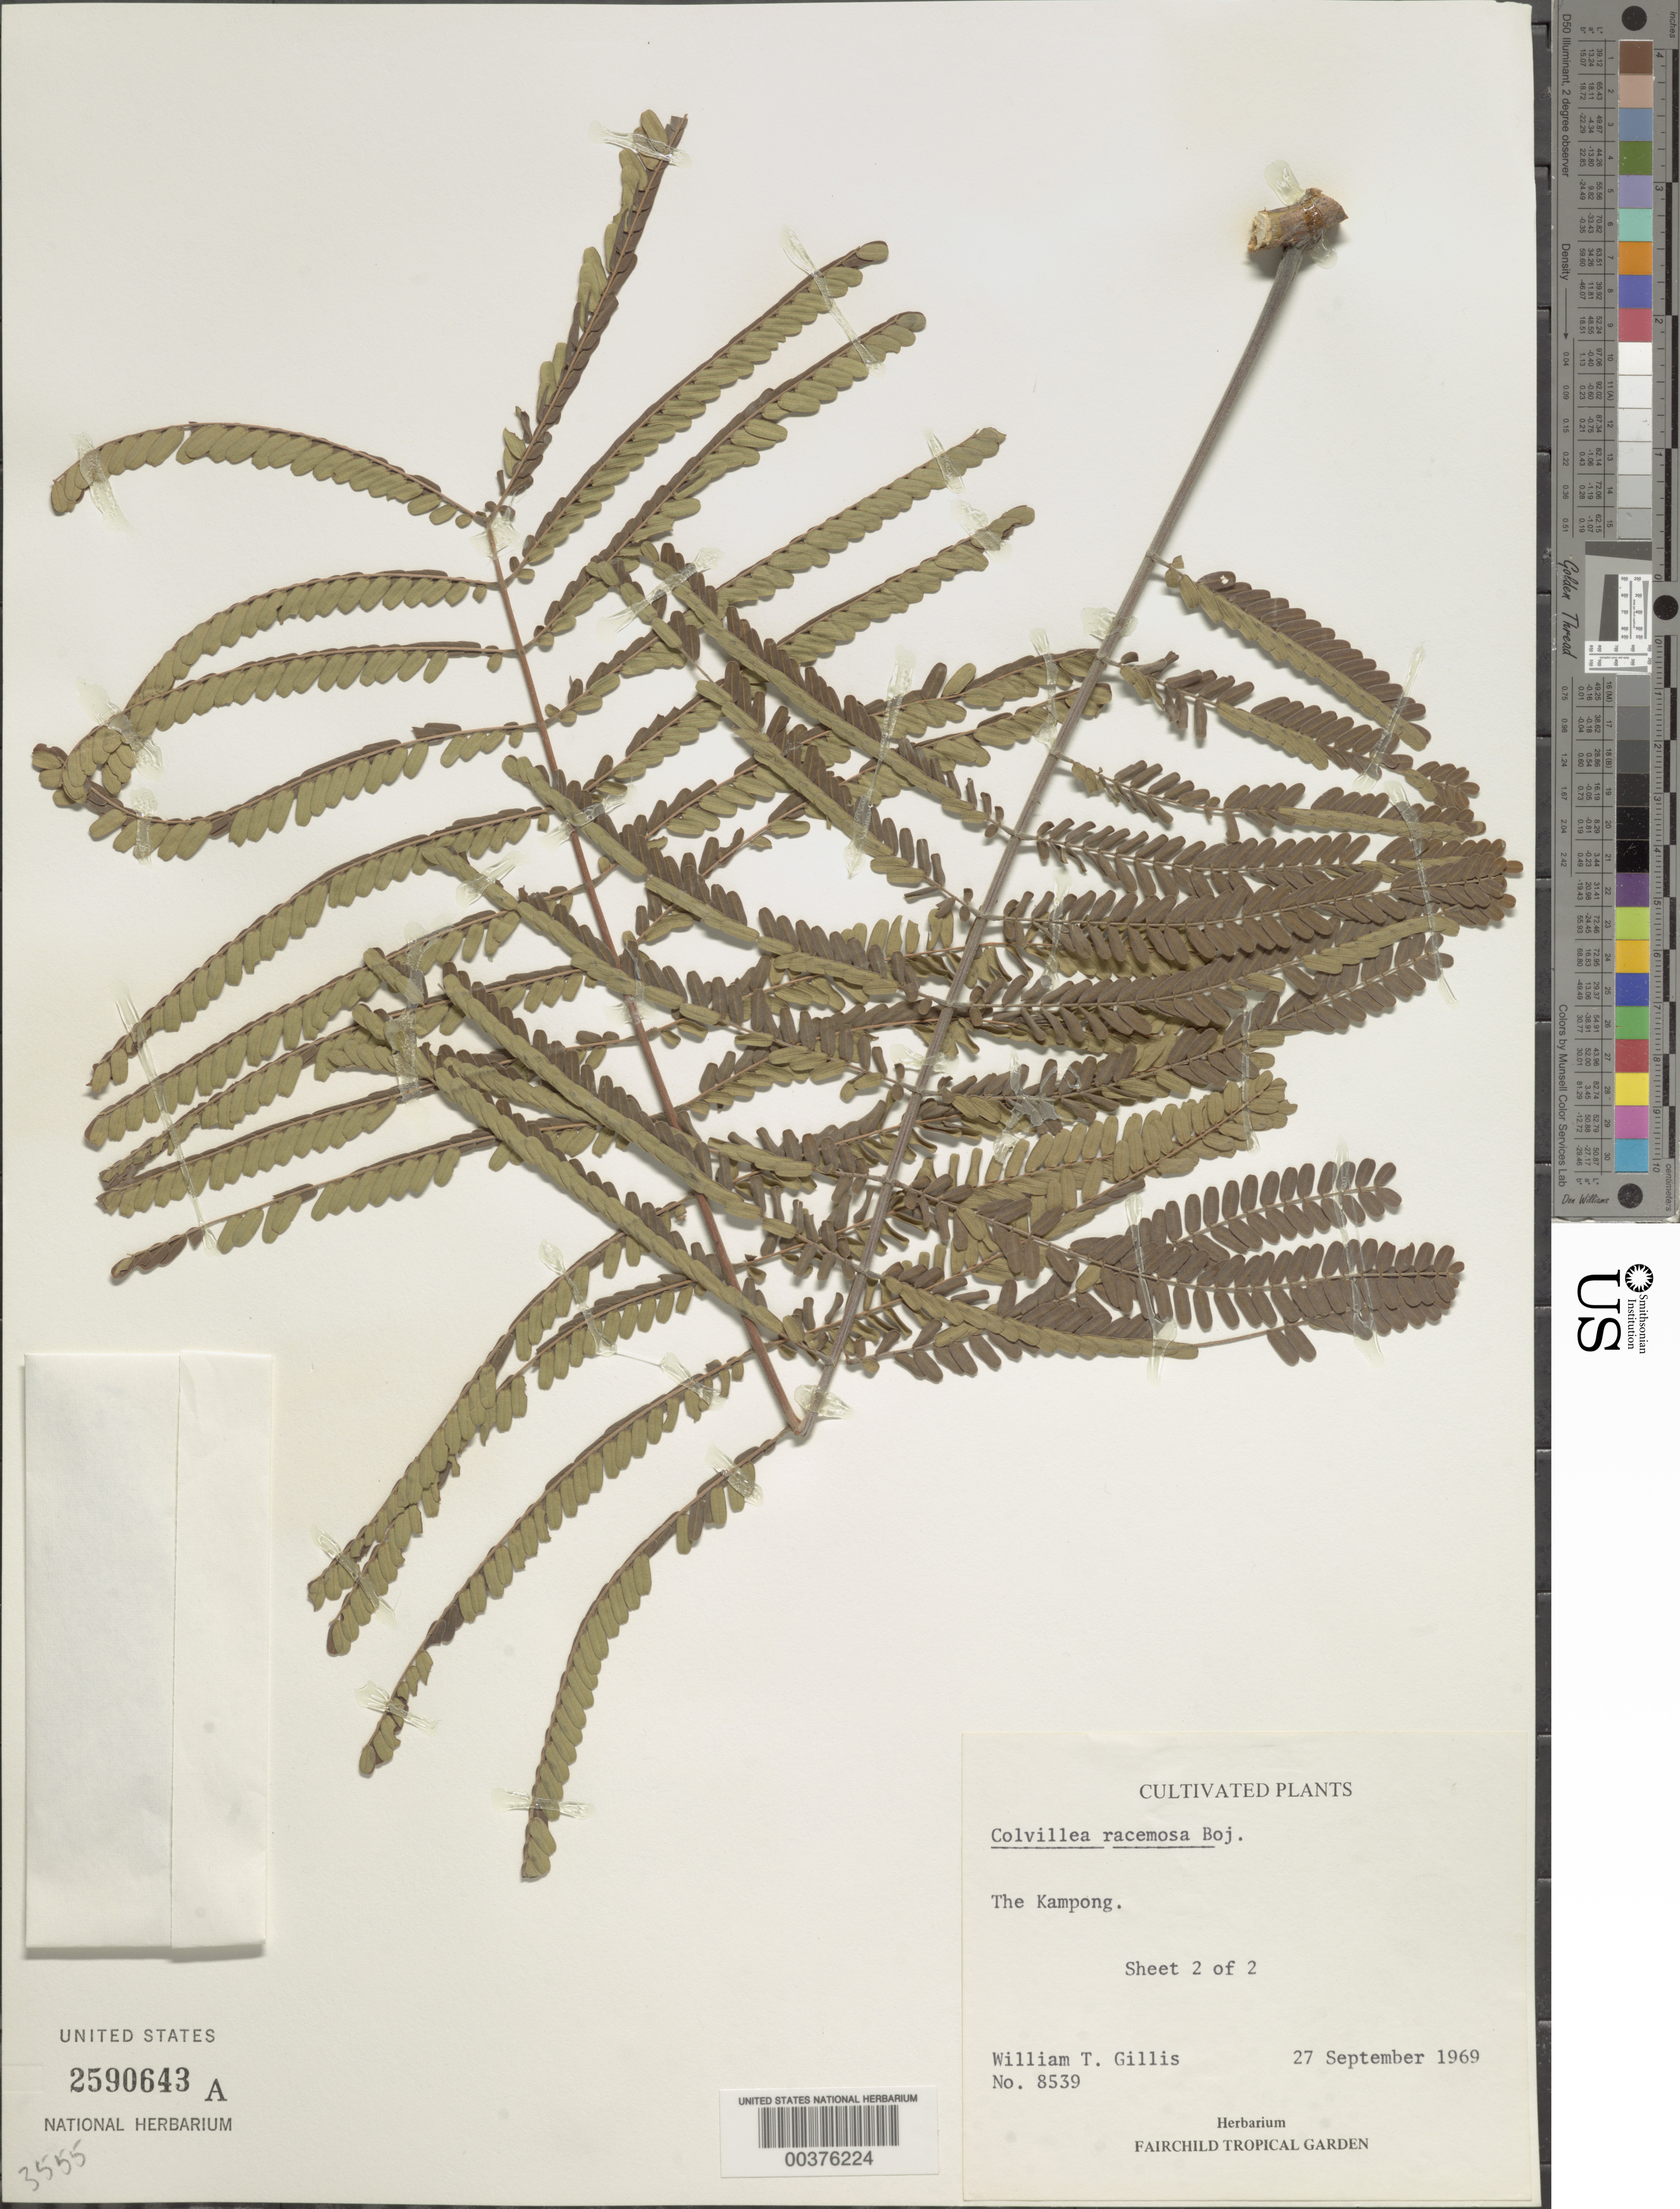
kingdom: Plantae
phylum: Tracheophyta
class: Magnoliopsida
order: Fabales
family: Fabaceae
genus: Colvillea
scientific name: Colvillea racemosa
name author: Bojer ex Hook.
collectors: J. N. Rose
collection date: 1969-09-27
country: United States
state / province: Florida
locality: Coconut Grove, former home of David Fairchild, the Kampong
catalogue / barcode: US 2590643A